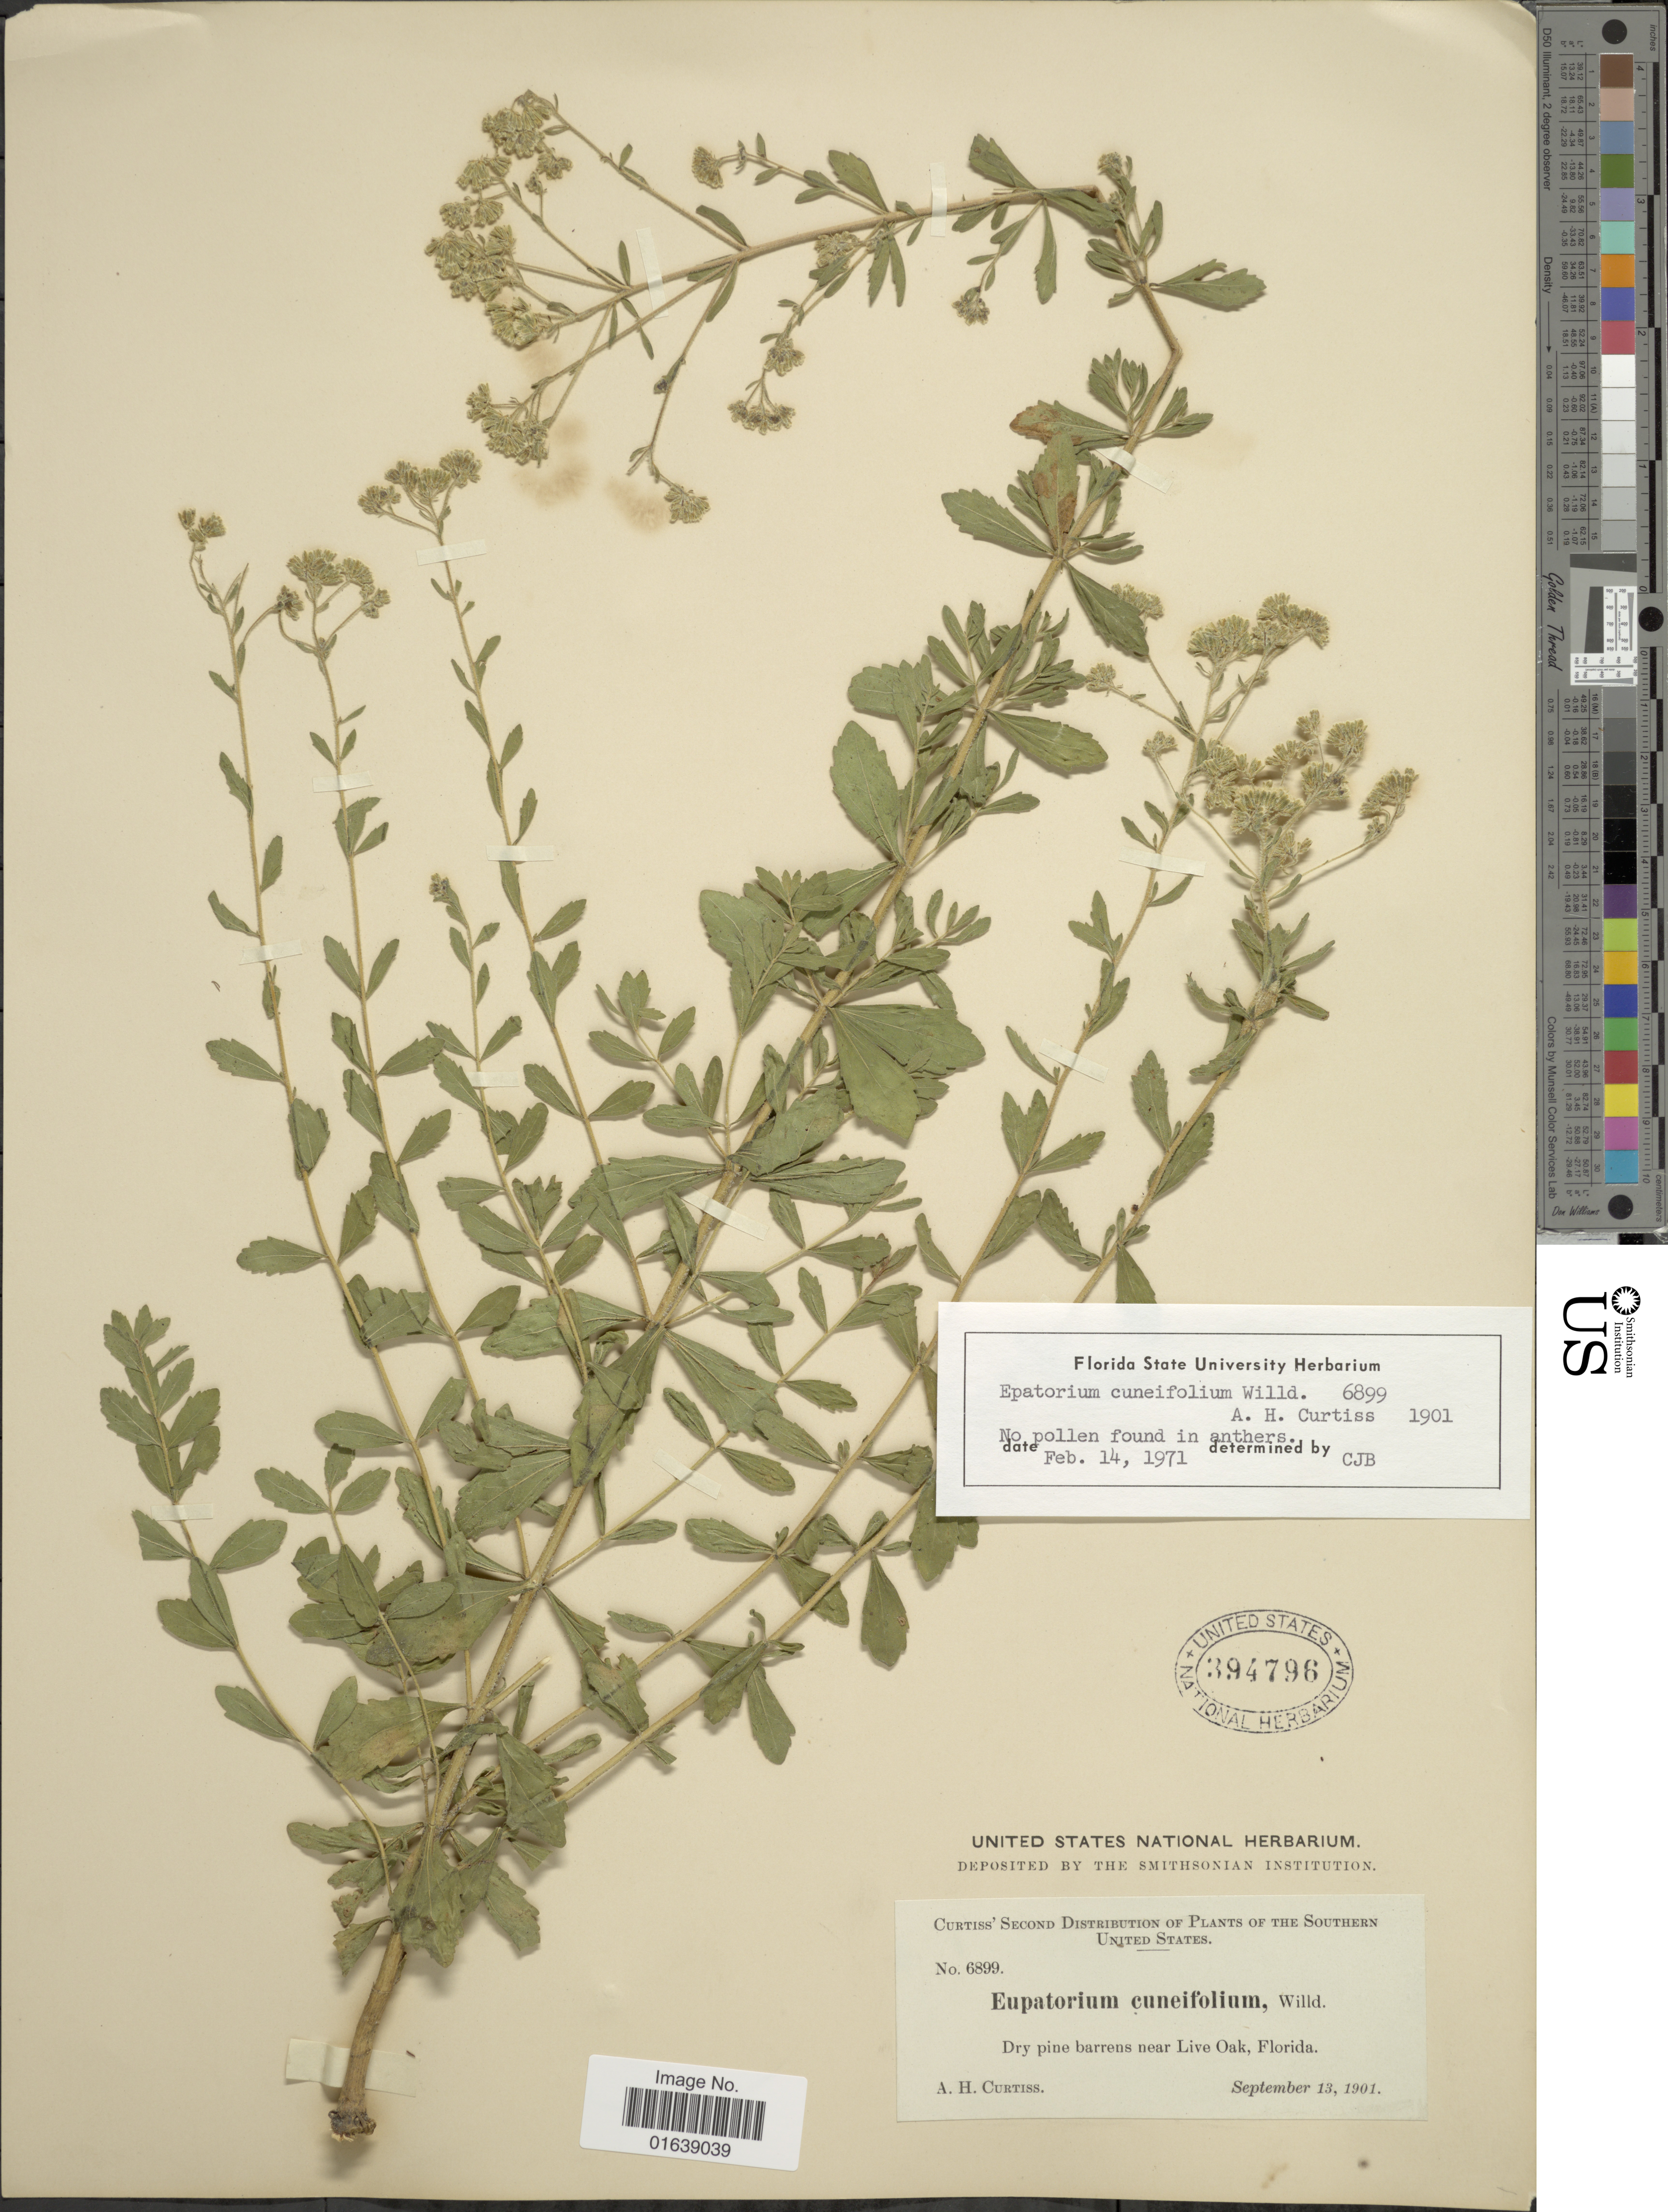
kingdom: Plantae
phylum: Tracheophyta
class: Magnoliopsida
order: Asterales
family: Asteraceae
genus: Eupatorium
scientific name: Eupatorium cuneifolium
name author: Willd.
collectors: A. H. Curtiss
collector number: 6899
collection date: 1901-09-13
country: United States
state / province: Florida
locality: Dry pine barrens near Live Oak, Florida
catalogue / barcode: US 394796